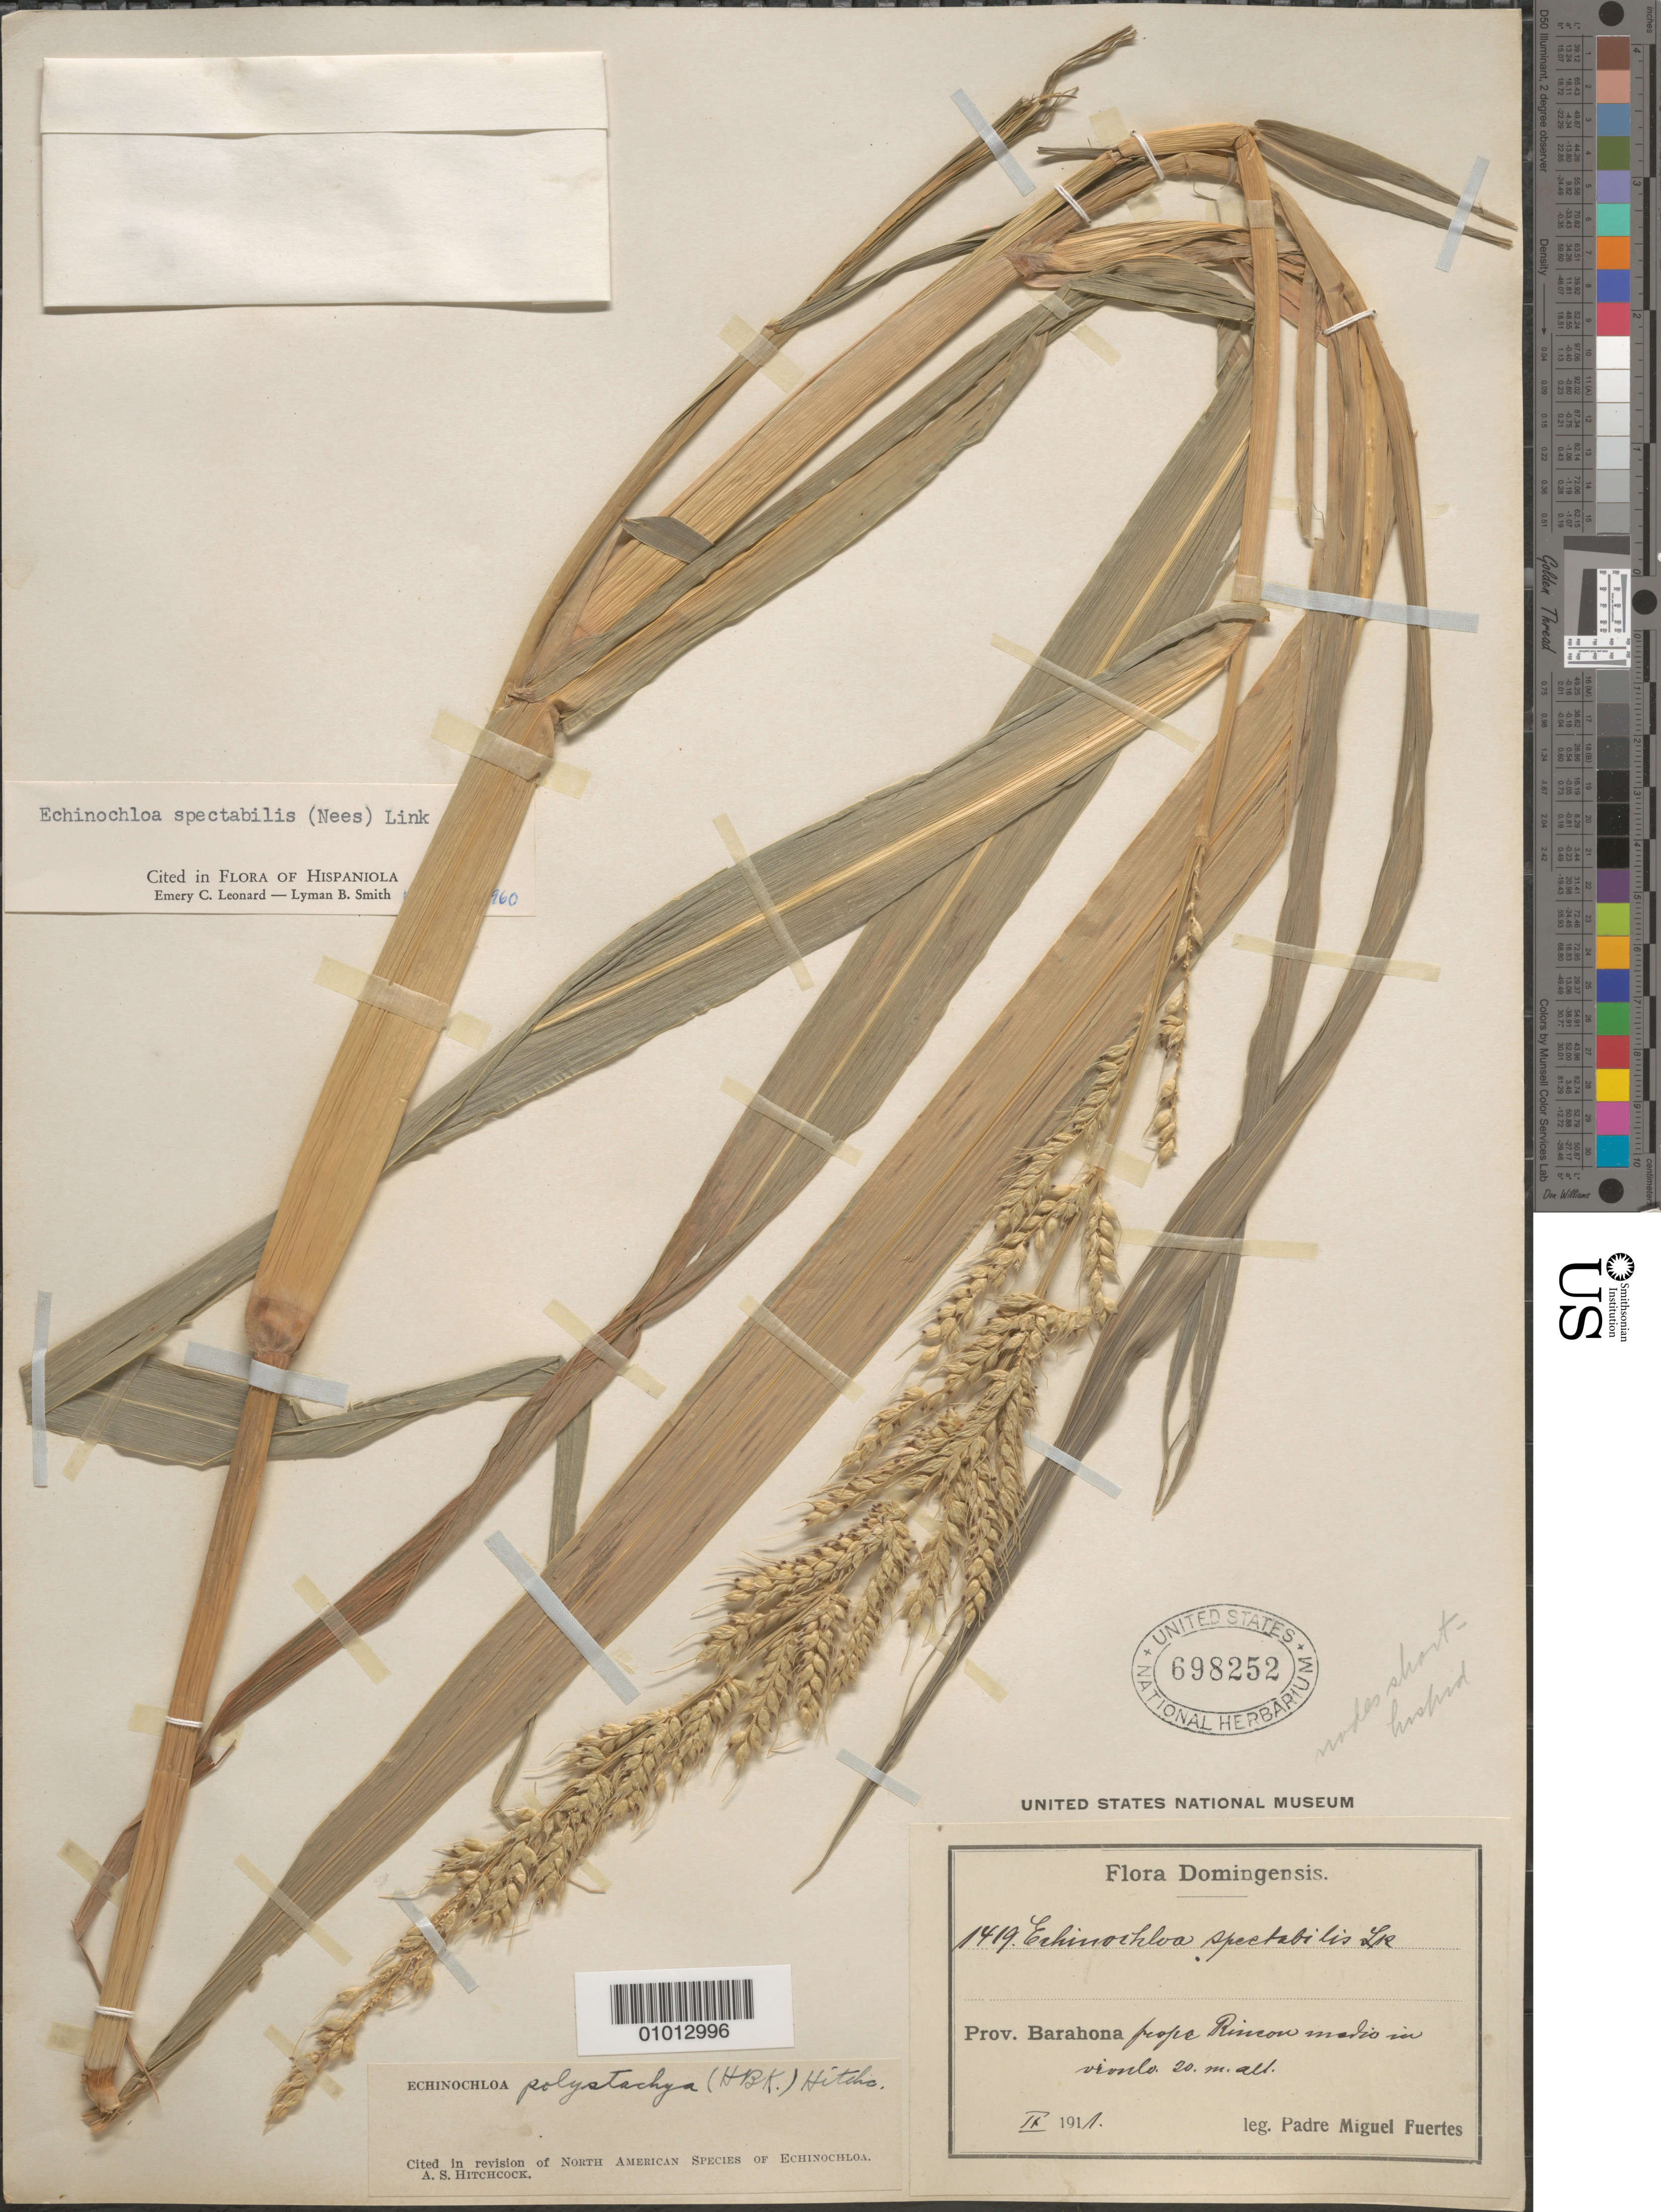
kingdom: Plantae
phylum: Tracheophyta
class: Liliopsida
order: Poales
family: Poaceae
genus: Echinochloa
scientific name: Echinochloa polystachya var. spectabilis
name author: (Nees ex Trin.) Mart. Crov.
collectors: M. Fuertes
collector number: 1419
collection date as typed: Sep 1911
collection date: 1911-09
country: Dominican Republic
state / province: Barahona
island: Hispaniola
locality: Prope Rincon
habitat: Medio in vivulo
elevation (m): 20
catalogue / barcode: US 698252